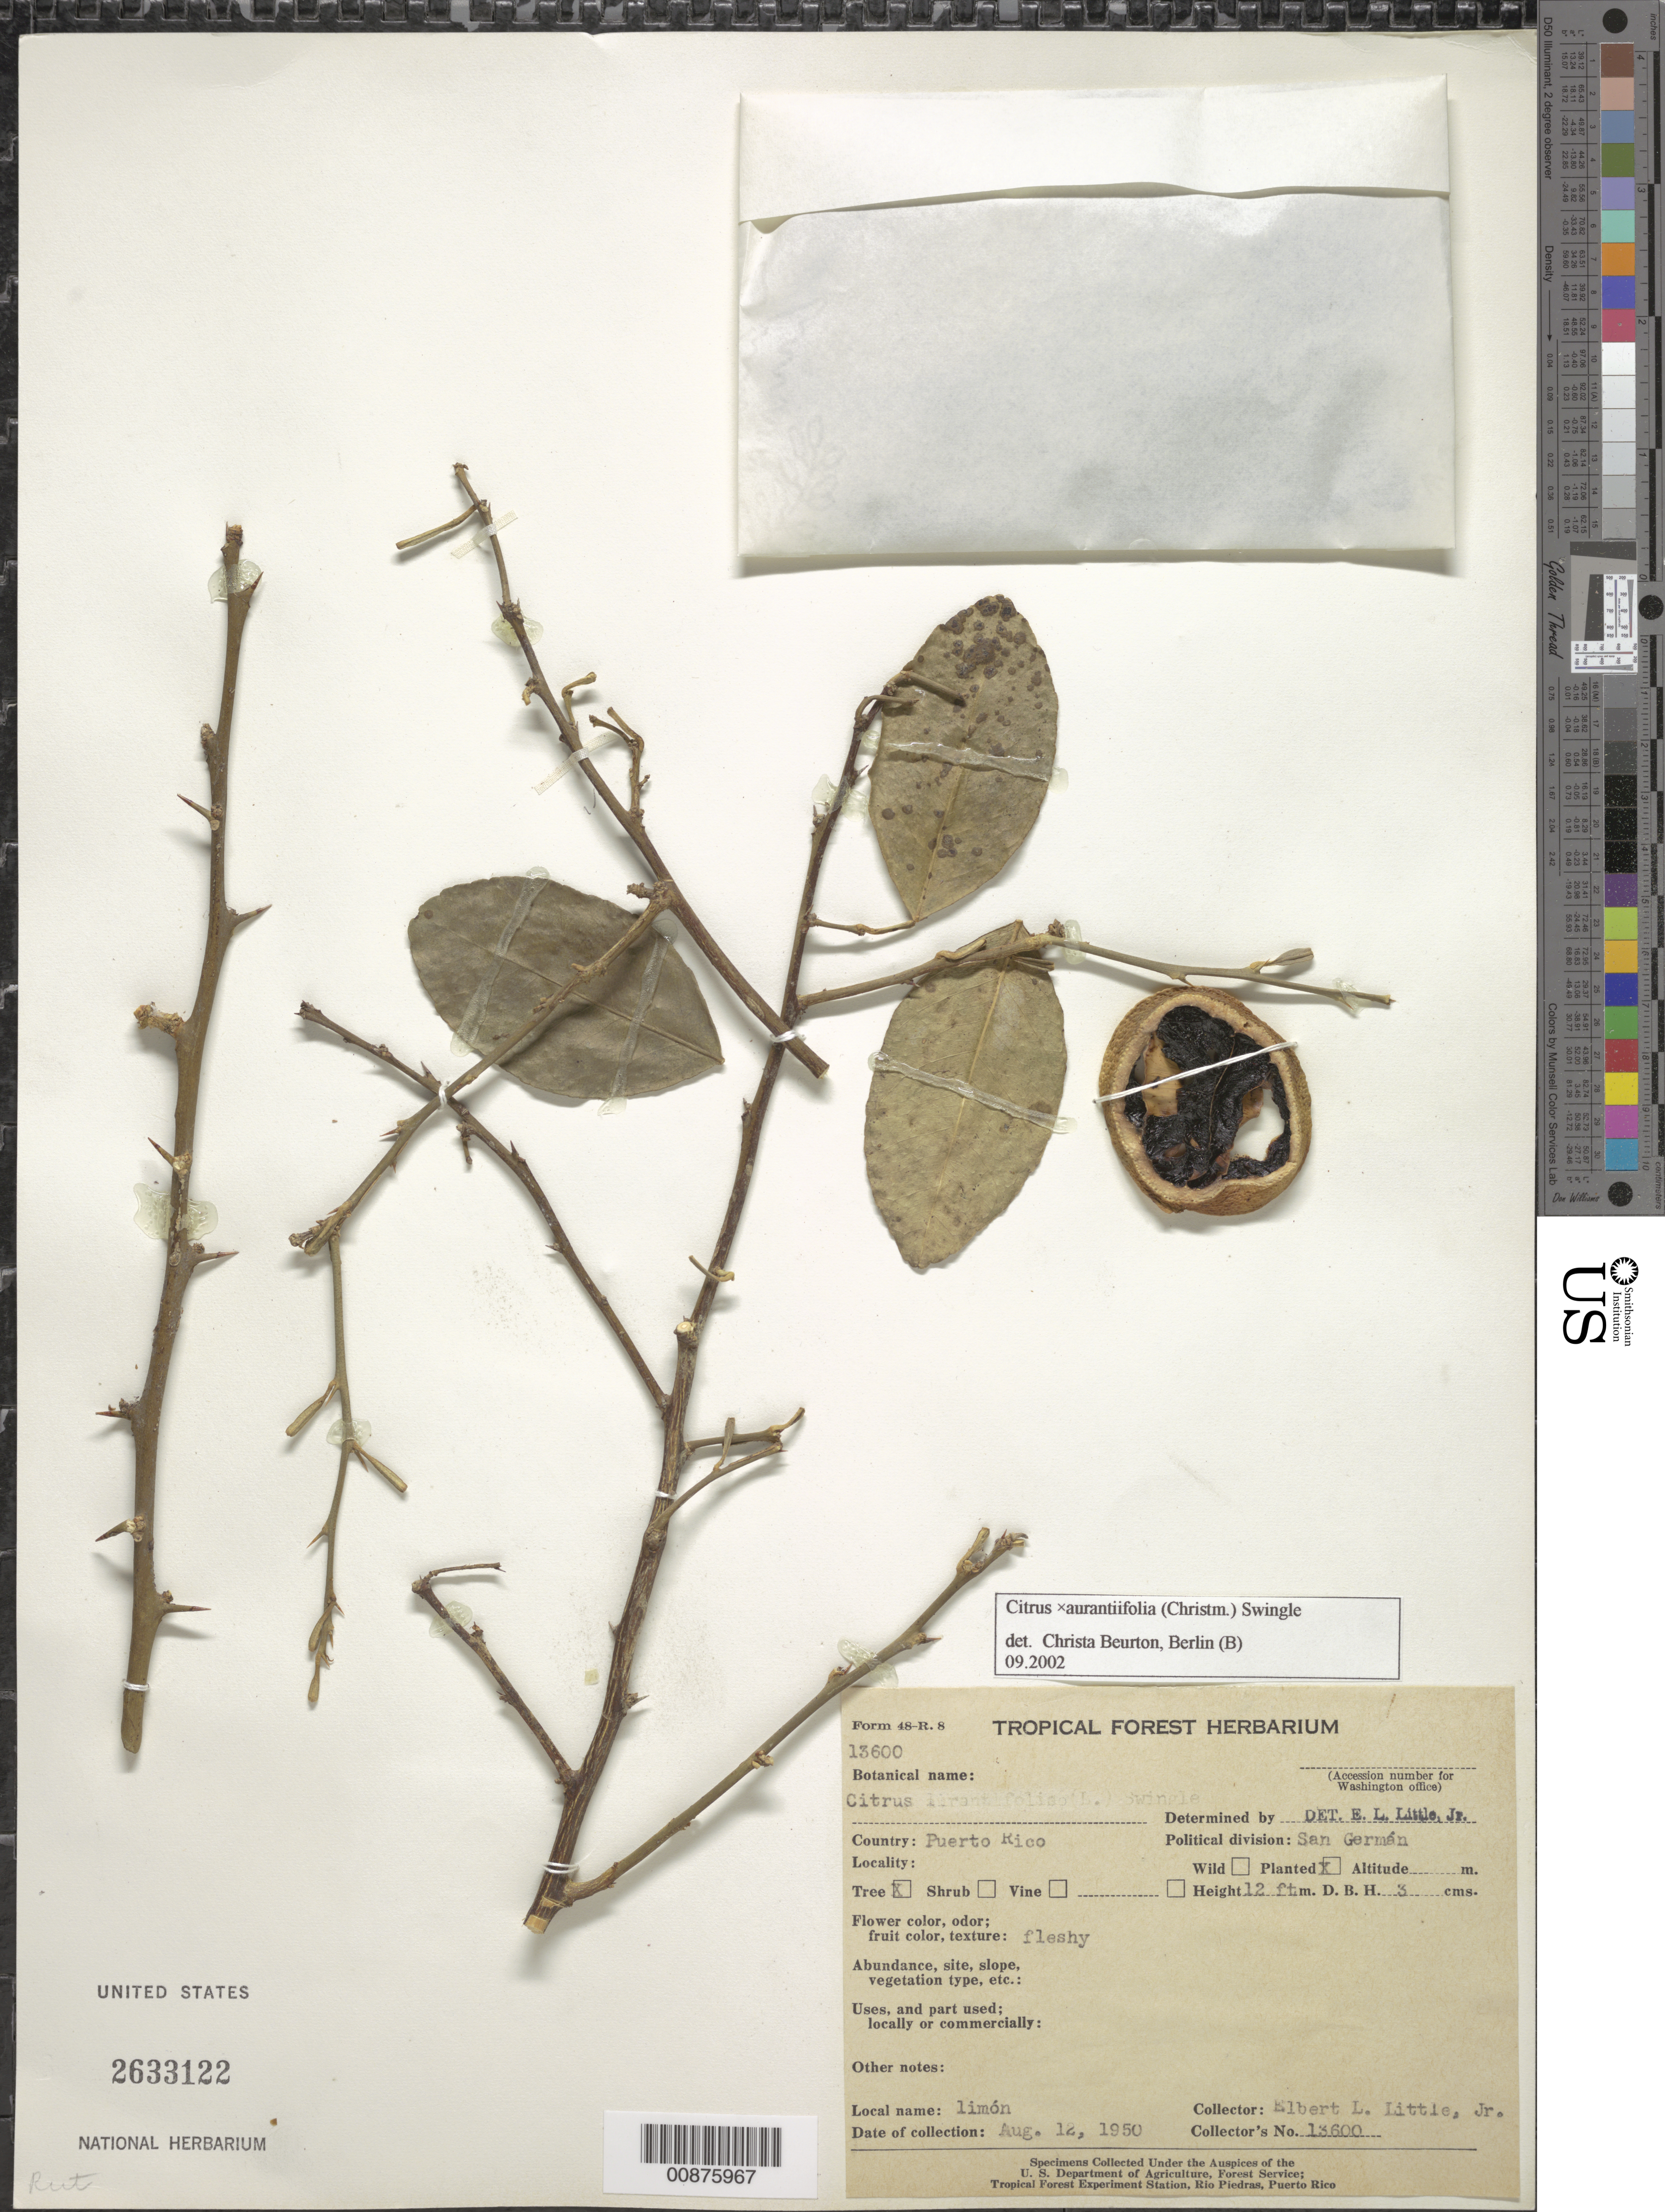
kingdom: Plantae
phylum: Tracheophyta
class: Magnoliopsida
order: Sapindales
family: Rutaceae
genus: Citrus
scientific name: Citrus maxima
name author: (Burm.) Merr.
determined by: Beurton, C.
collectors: E. L. Little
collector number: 13600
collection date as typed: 12 Aug 1950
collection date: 1950-08-12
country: Puerto Rico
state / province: Mayagüez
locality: San Germán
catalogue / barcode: US 2633122